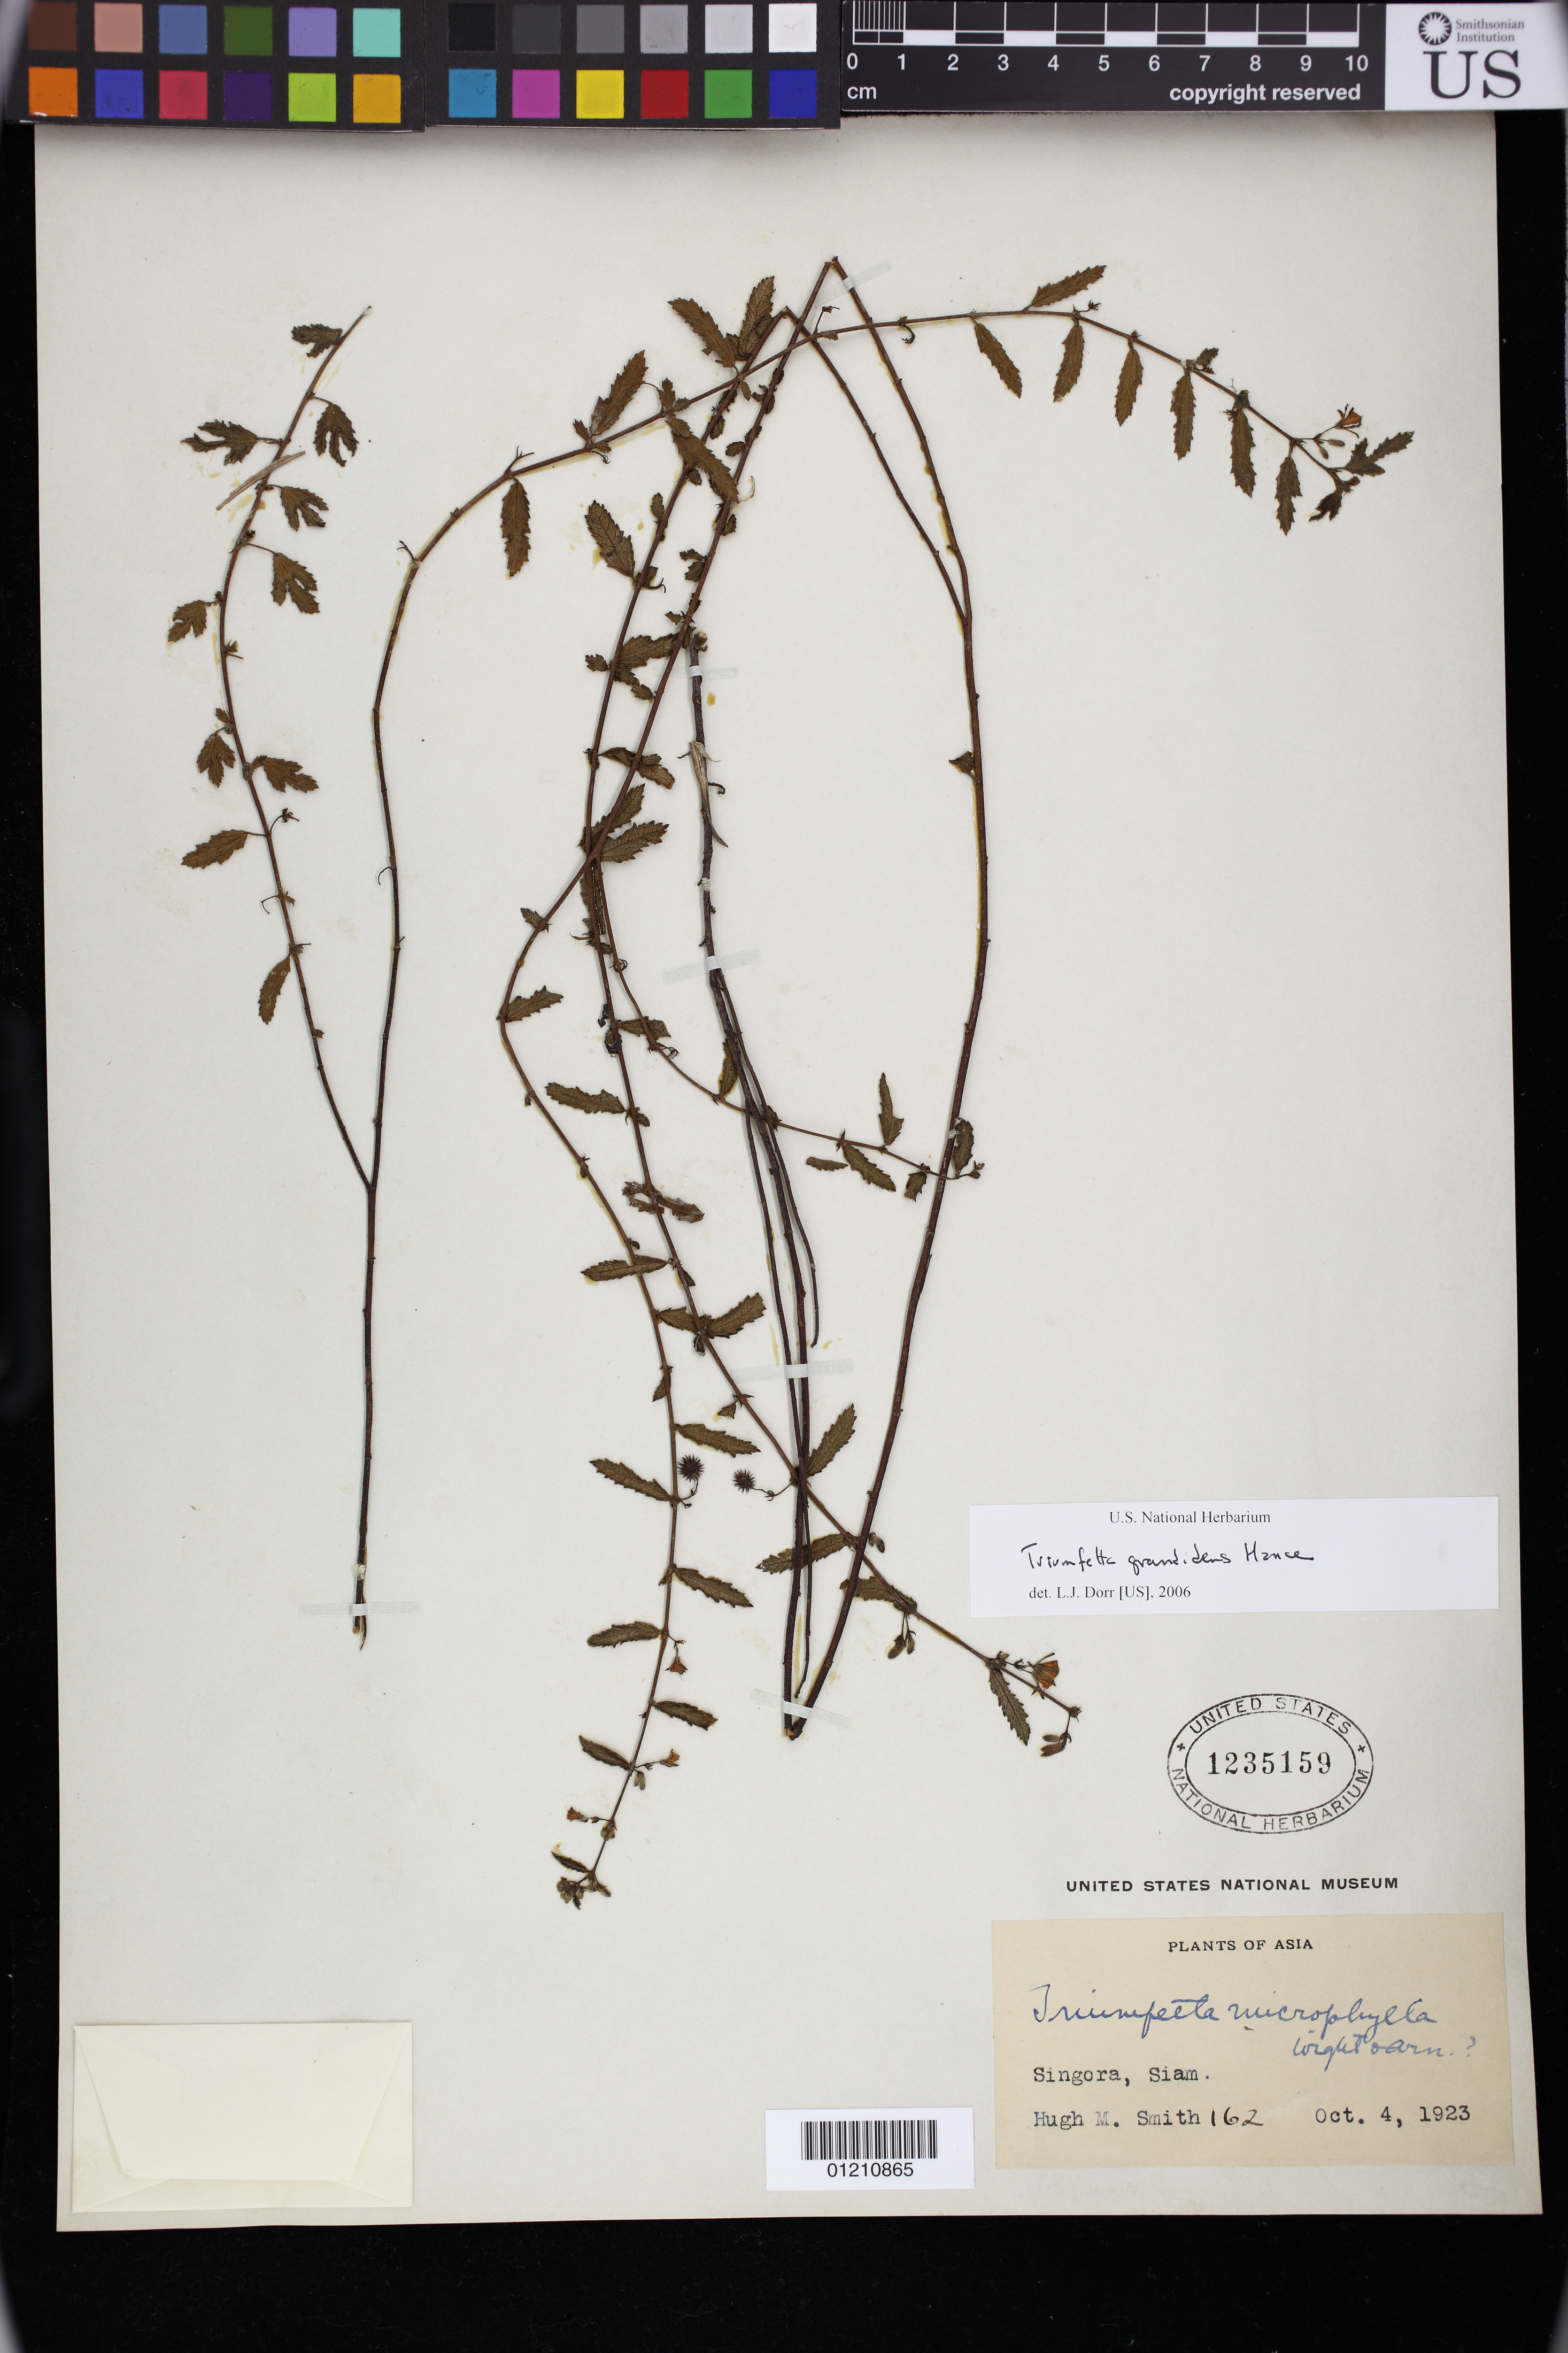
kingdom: Plantae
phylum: Tracheophyta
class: Magnoliopsida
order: Malvales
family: Malvaceae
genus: Triumfetta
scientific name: Triumfetta grandidens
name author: Hance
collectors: H. M. Smith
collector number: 162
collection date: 1923-10-04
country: Thailand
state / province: Songkhla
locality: Songkhla (Singora), Thailand (Siam).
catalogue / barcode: US 1235159